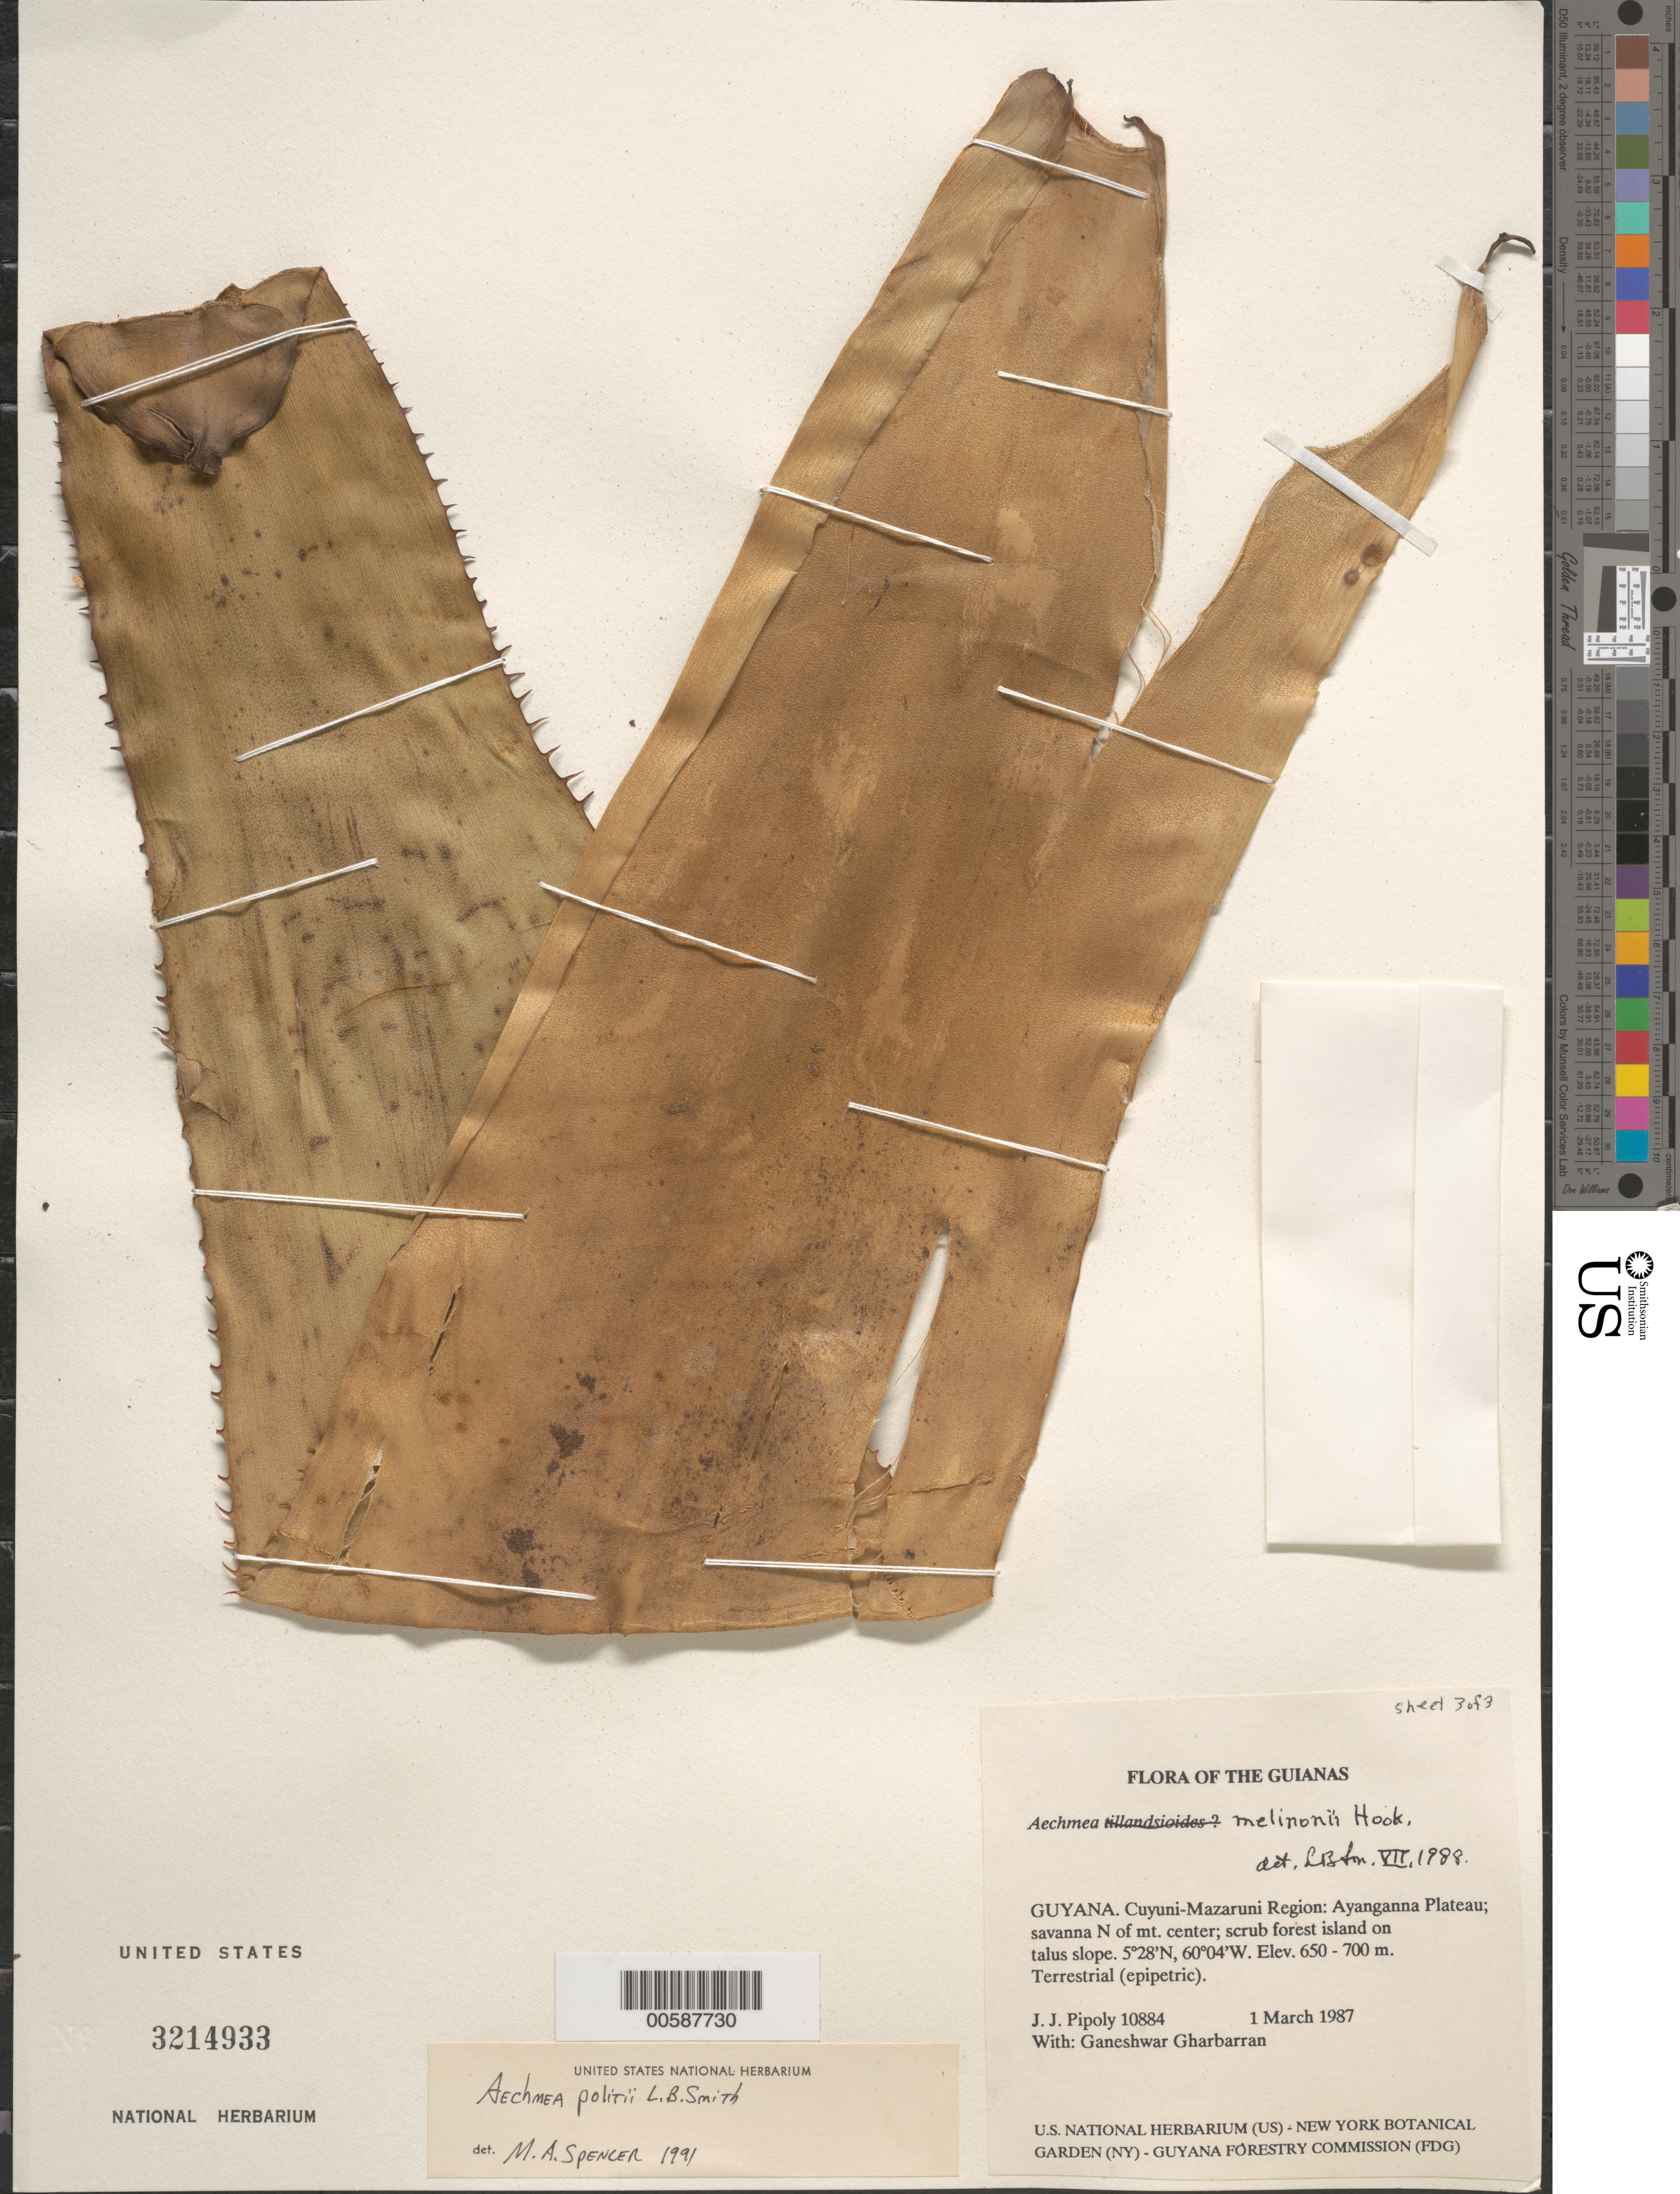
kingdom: Plantae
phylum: Tracheophyta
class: Liliopsida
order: Poales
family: Bromeliaceae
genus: Aechmea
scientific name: Aechmea politii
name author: L.B. Sm.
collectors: J. J. Pipoly & G. Gharbarran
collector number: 10884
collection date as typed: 1 March 1987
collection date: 1987-03-01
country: Guyana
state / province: Cuyuni-Mazaruni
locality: Ayanganna Plateau, N of mountain center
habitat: Savanna with scrub forest island on talus slope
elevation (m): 650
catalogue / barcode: US 3214933